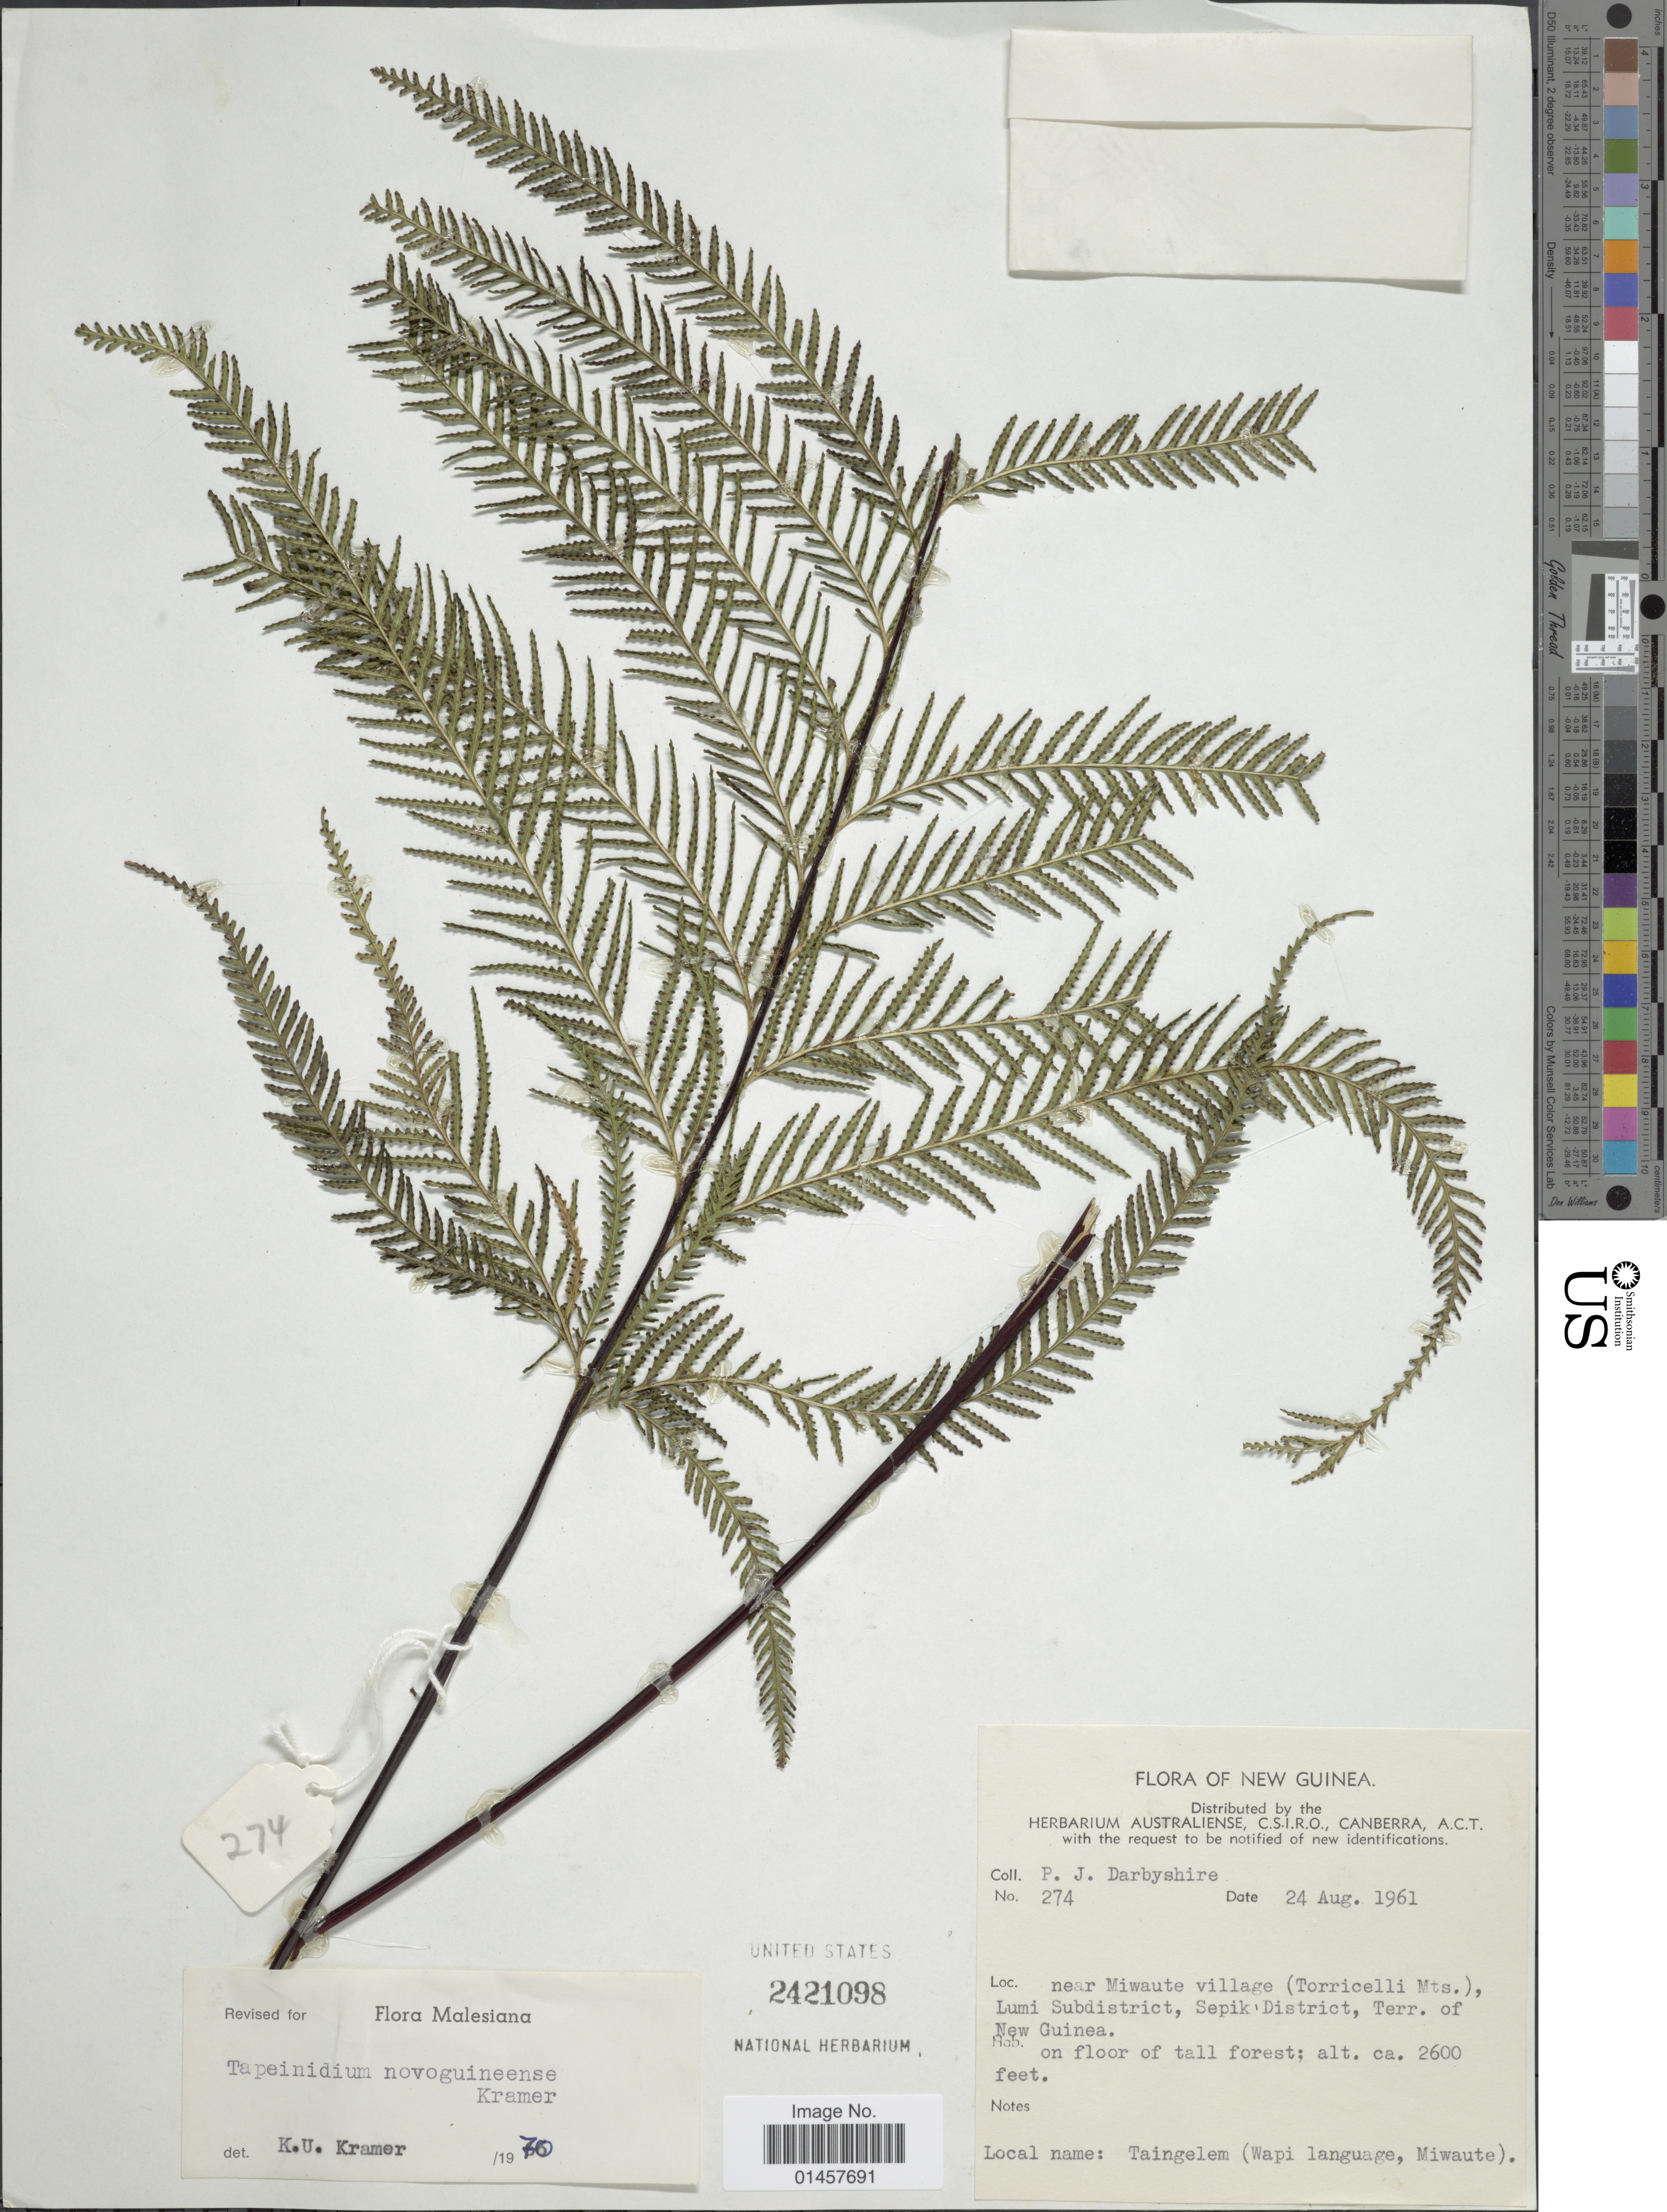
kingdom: Plantae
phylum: Tracheophyta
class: Polypodiopsida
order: Polypodiales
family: Lindsaeaceae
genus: Tapeinidium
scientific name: Tapeinidium novoguineense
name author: K.U. Kramer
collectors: P. Darbyshire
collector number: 274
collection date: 1961-08-24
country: Papua New Guinea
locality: New Guinea, near Miwaute village(Torricelli Mts), Lumi subdistrict, Sepik District, Terr. of new Guinea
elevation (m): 792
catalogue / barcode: US 2421098